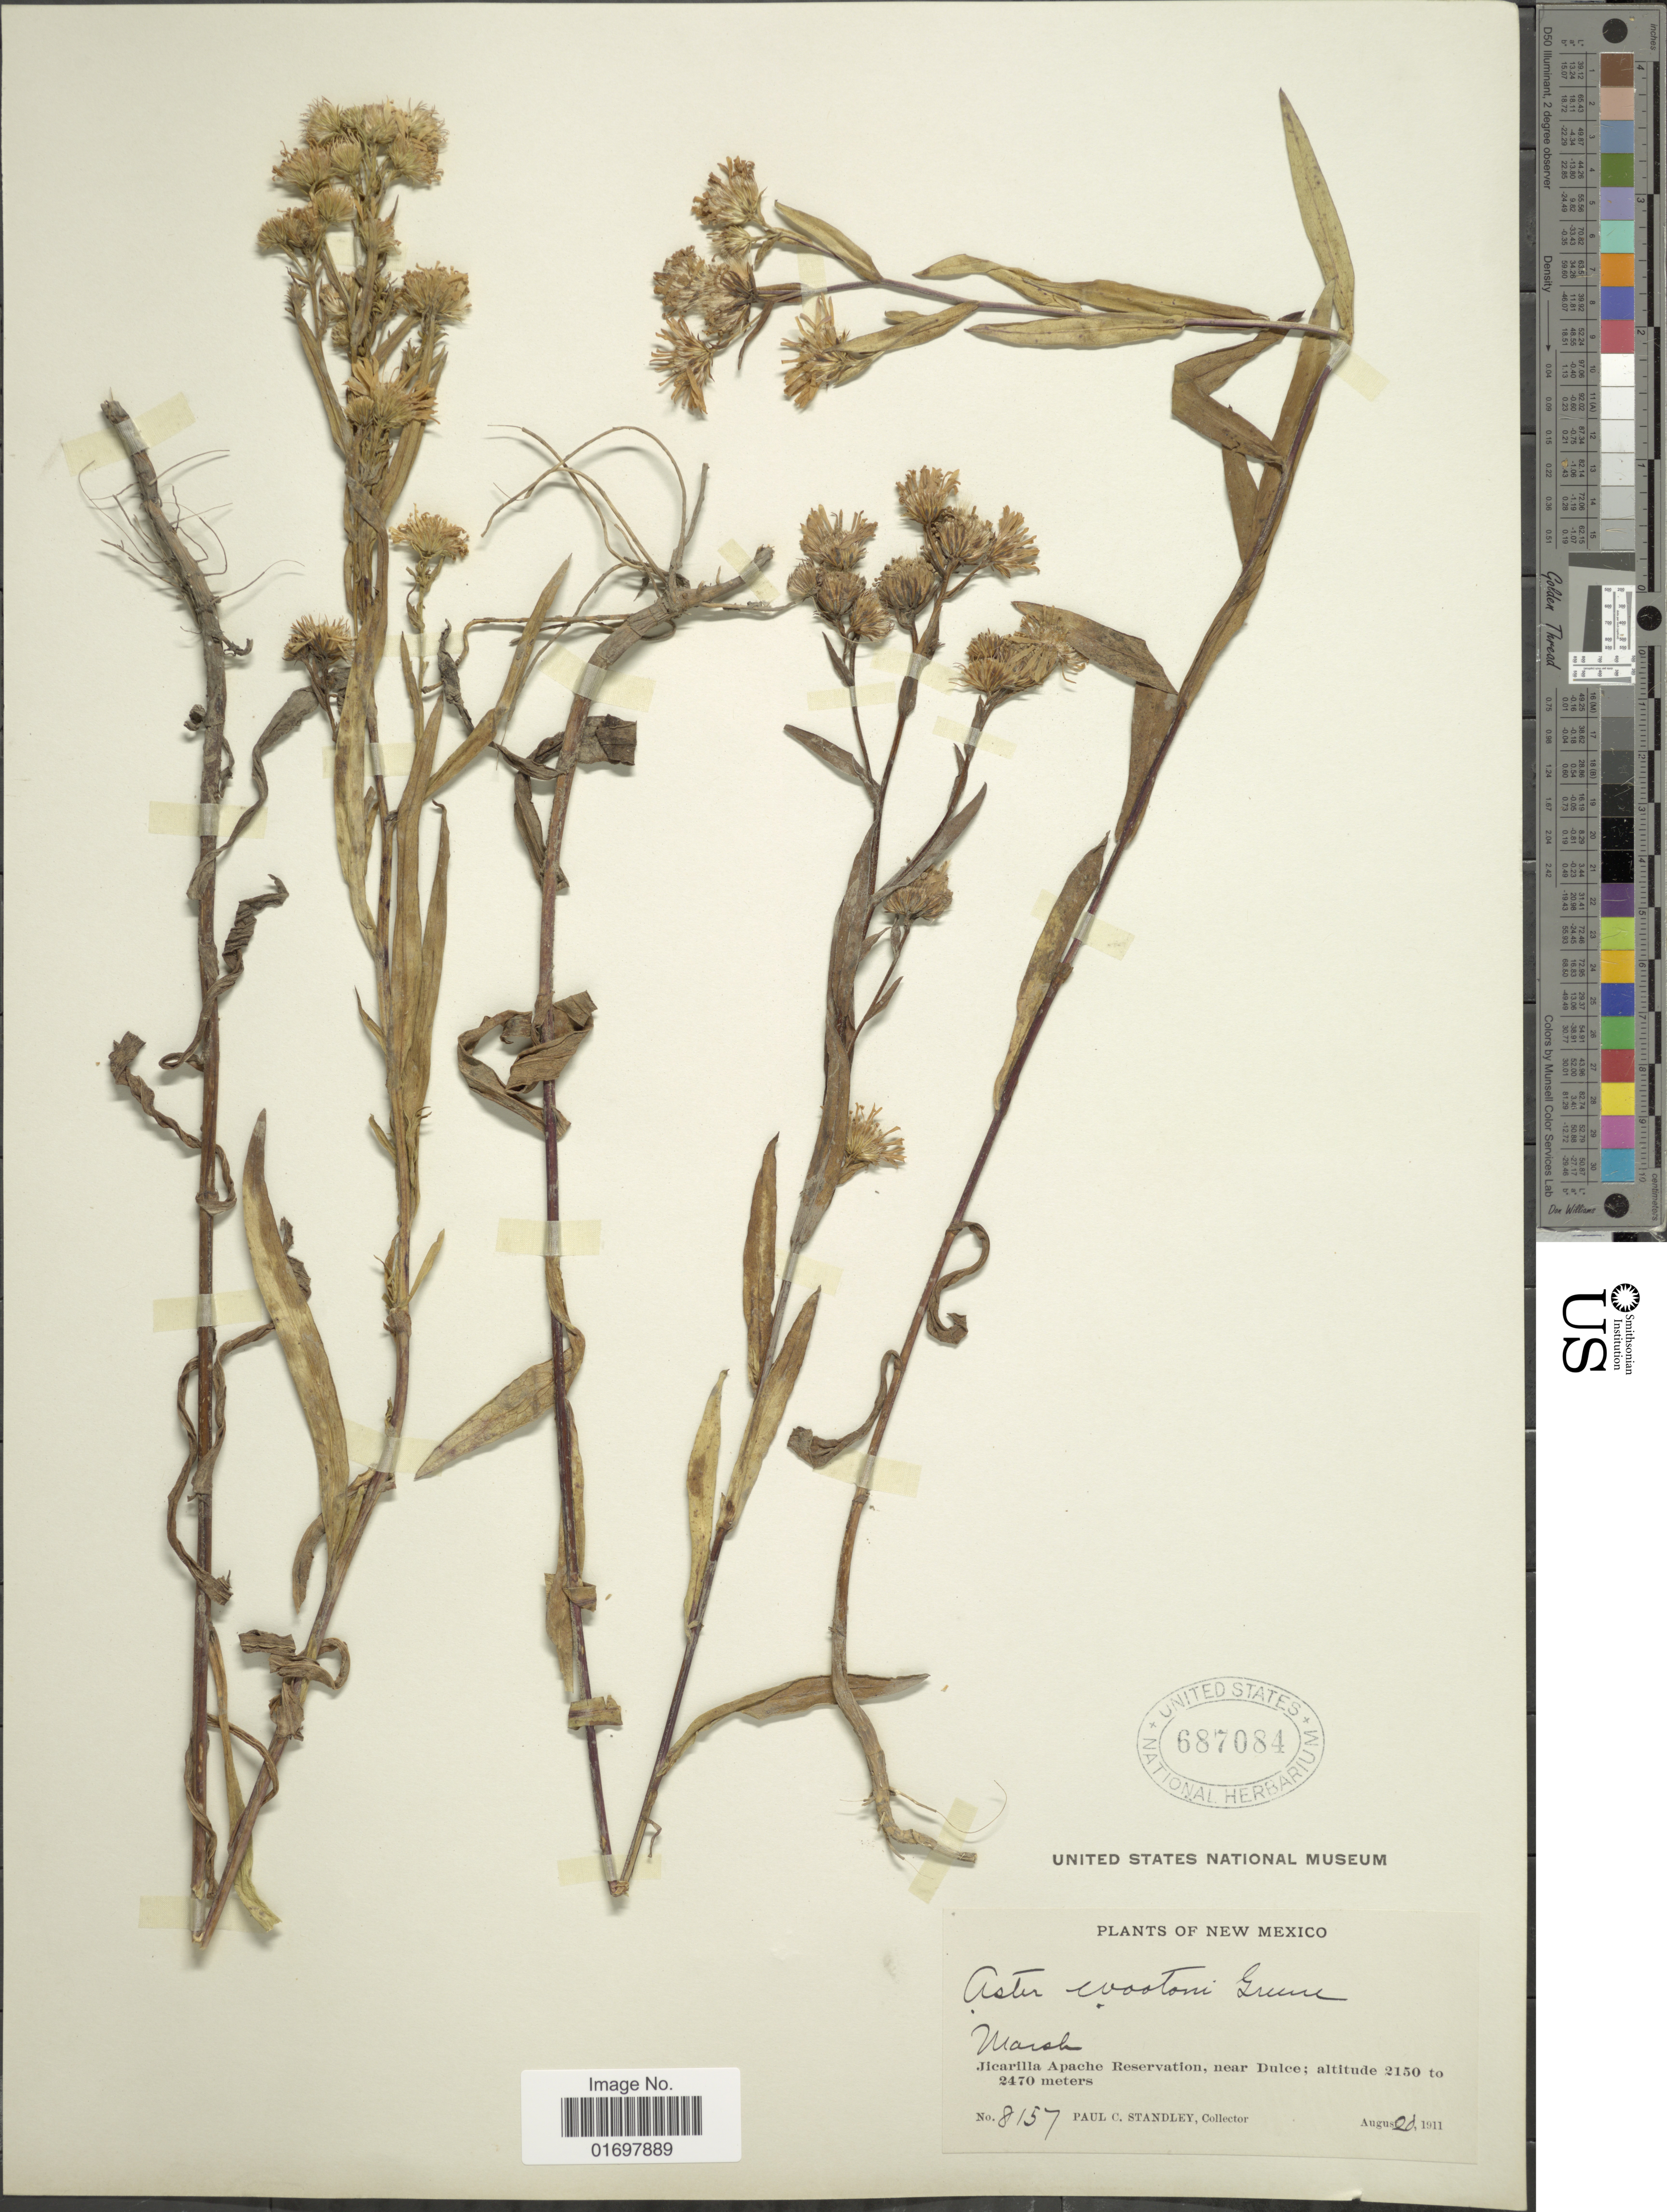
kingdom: Plantae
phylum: Tracheophyta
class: Magnoliopsida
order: Asterales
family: Asteraceae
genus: Symphyotrichum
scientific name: Symphyotrichum lanceolatum var. hesperium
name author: (A. Gray) G.L. Nesom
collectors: P. C. Standley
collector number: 8157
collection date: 1911-08-20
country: United States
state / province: New Mexico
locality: New Mexico. Jicarilla Apache Reservation, near Dulce.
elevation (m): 2150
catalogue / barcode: US 687084